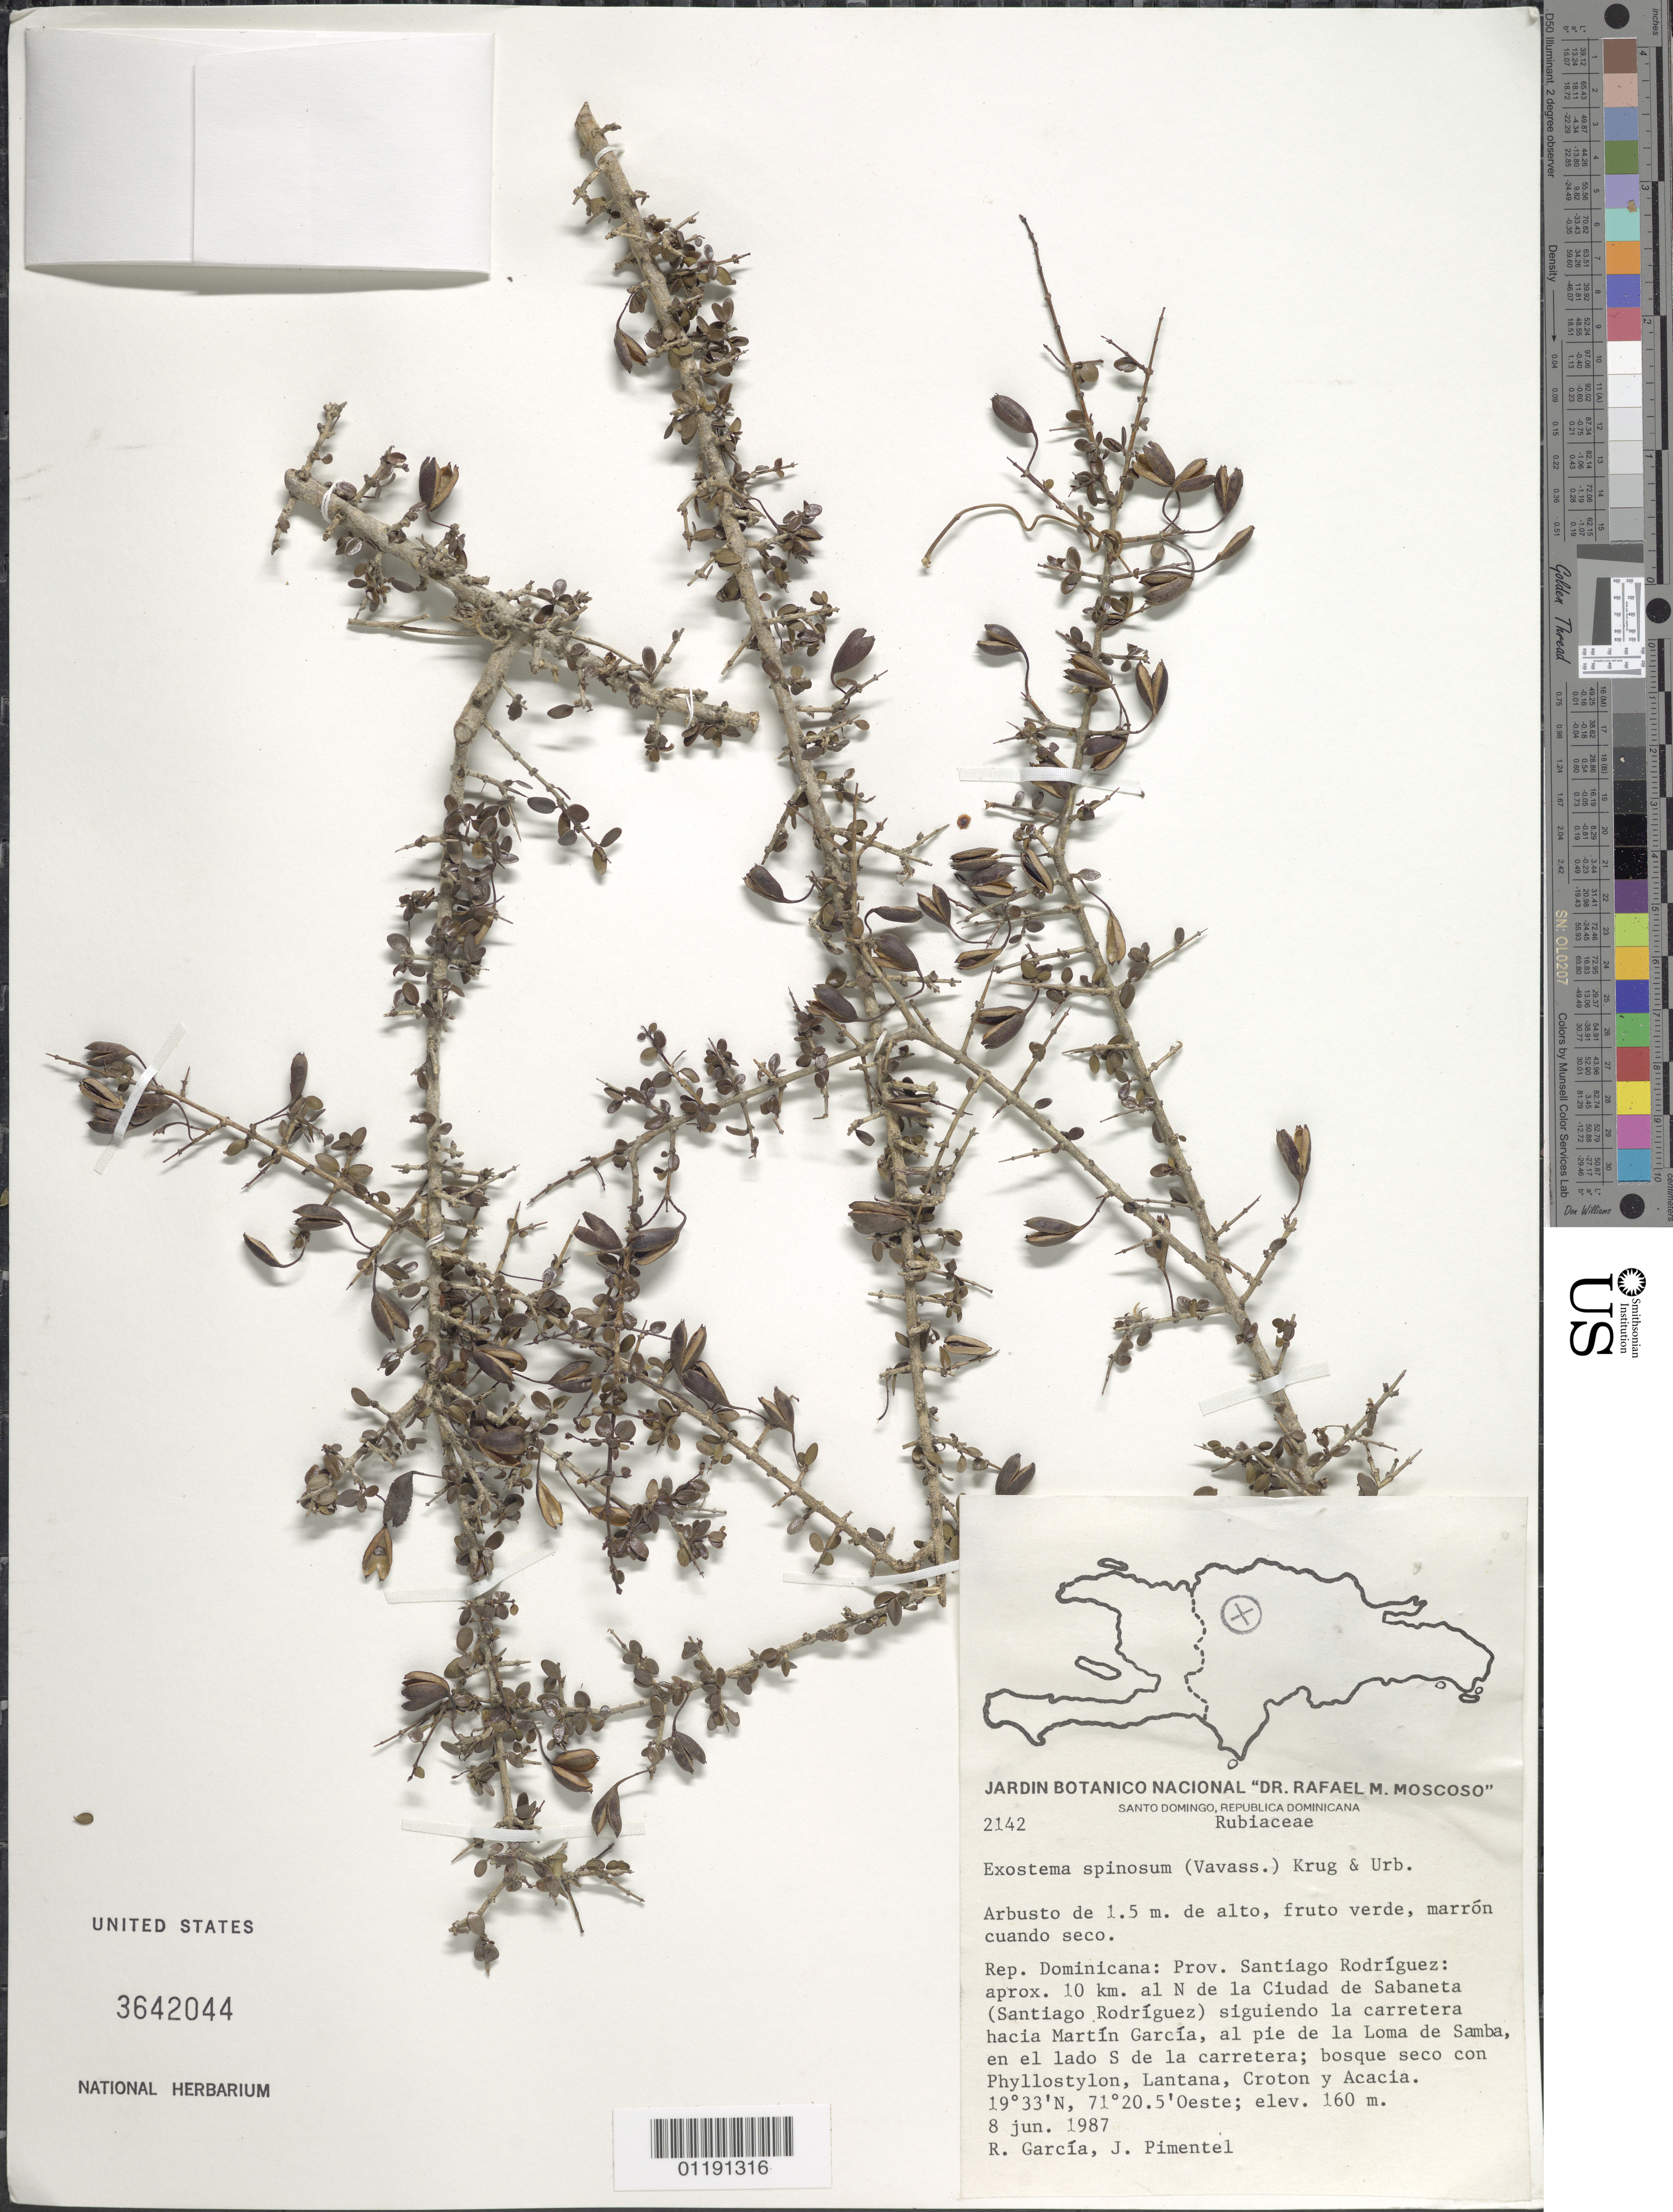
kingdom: Plantae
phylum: Tracheophyta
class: Magnoliopsida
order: Gentianales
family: Rubiaceae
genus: Exostema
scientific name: Exostema spinosum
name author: (Vavass.) Krug & Urb.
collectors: R. García & J. Pimentel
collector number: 2142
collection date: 1987-06-08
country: Dominican Republic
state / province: Santiago Rodriguez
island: Hispaniola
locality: Approx. 10 km N of Sabaneta City (Santiago Rodríguez) along the road to Martín García, at the foot of Samba Hill, on the S side of the road.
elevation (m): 160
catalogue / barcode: US 3642044